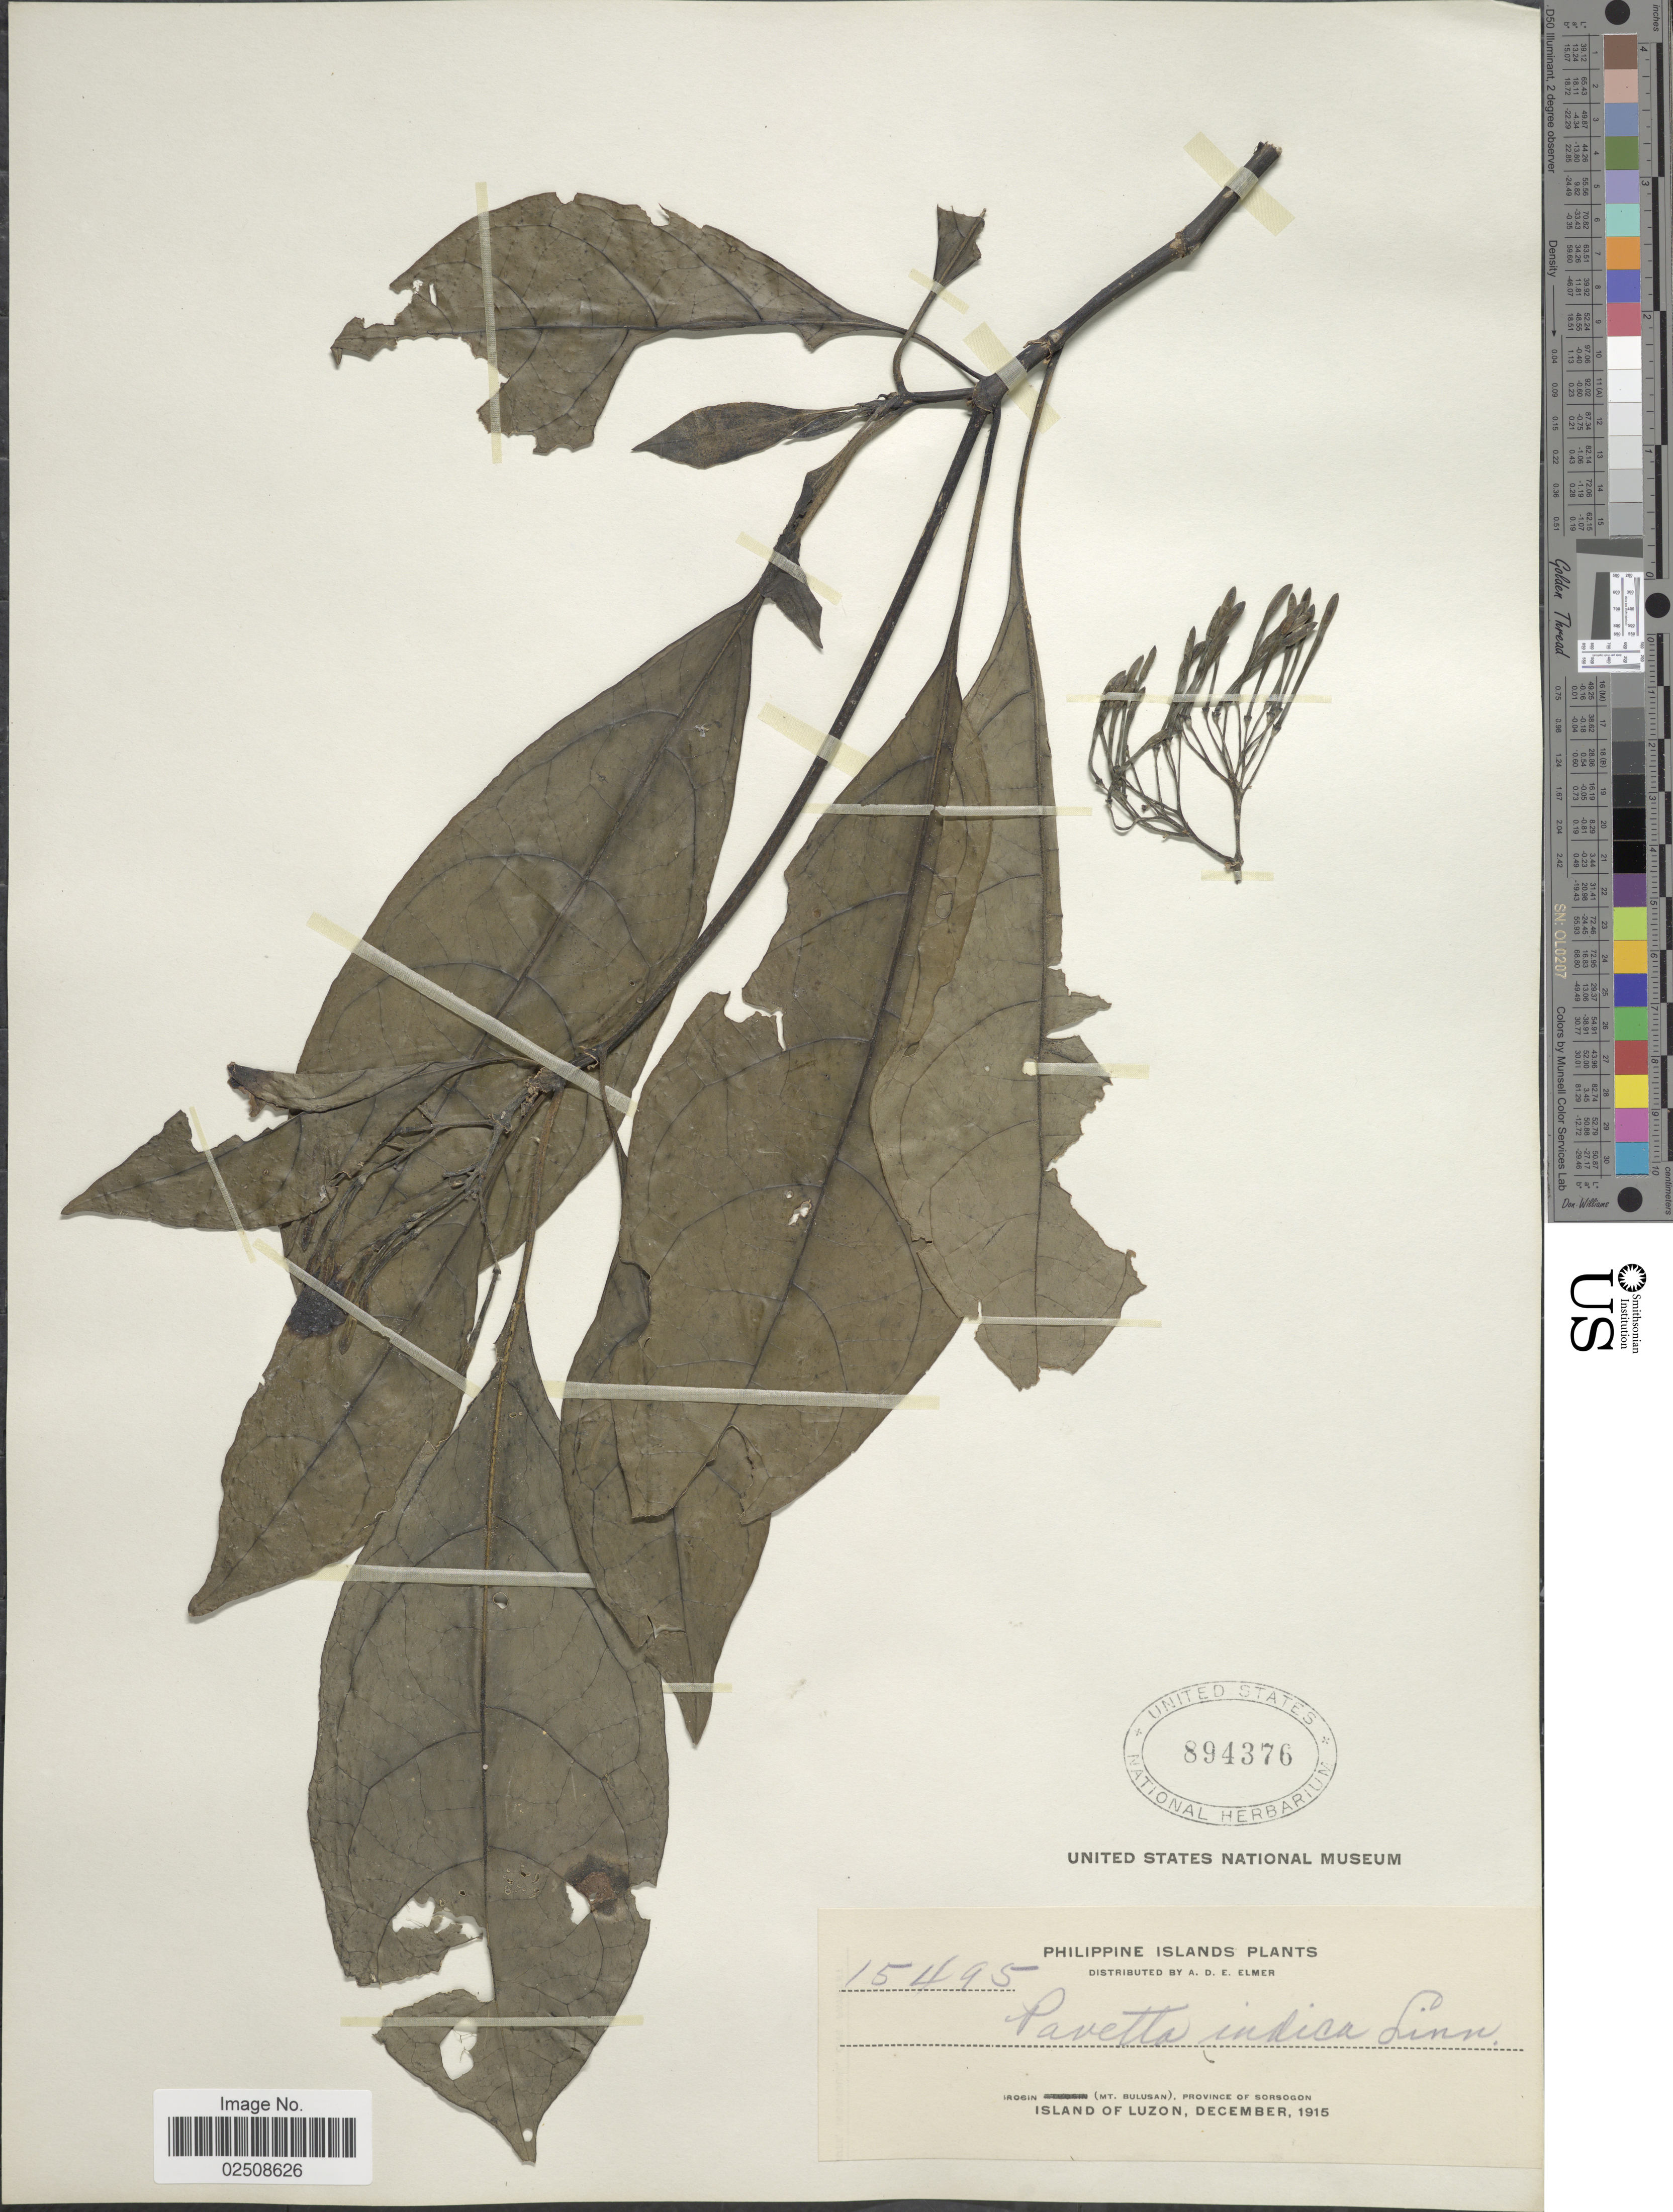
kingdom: Plantae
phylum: Tracheophyta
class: Magnoliopsida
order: Gentianales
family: Rubiaceae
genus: Pavetta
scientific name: Pavetta indica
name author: L.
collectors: A. D. E. Elmer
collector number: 15495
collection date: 1915-12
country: Philippines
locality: Philippine Islands. Irosin (Mt. Bulusan), Province of Sorsogon. Island of Luzon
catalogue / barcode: US 894376